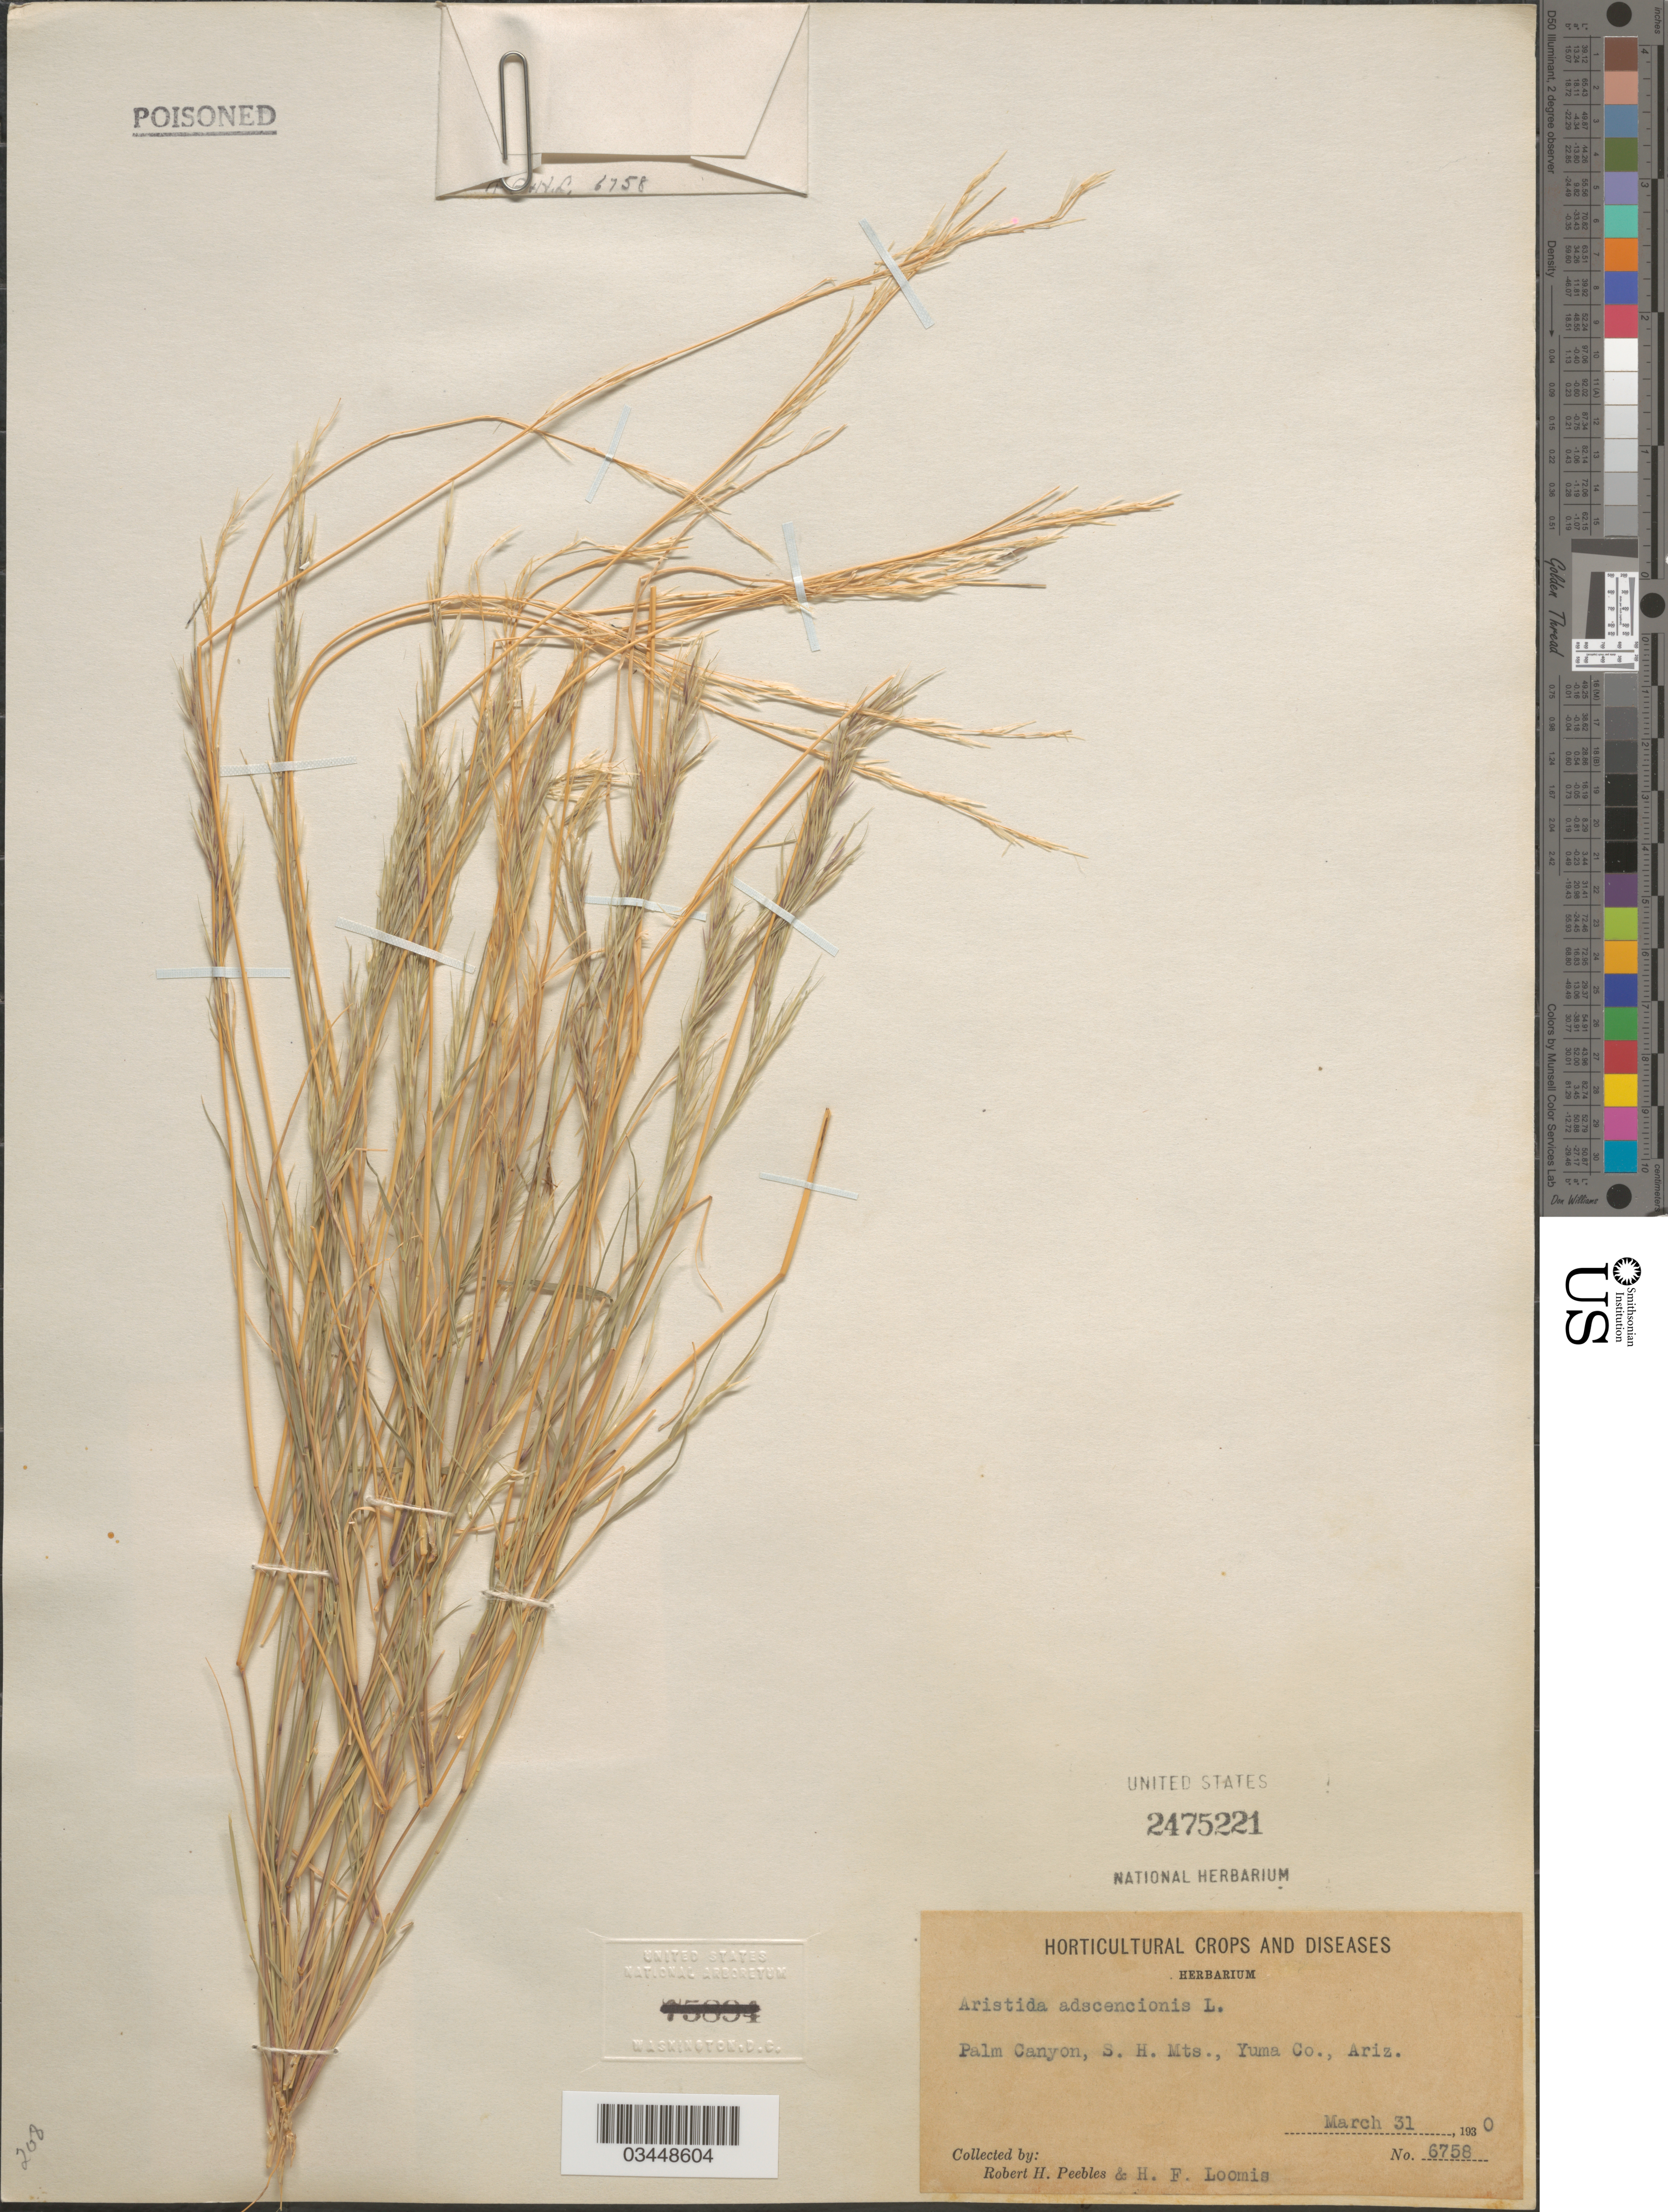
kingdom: Plantae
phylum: Tracheophyta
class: Liliopsida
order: Poales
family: Poaceae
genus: Aristida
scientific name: Aristida adscensionis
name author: L.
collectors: R. H. Peebles & H. F. Loomis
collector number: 6758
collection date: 1930-03-31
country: United States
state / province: Arizona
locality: Palm Canyon, S. H. Mts., Yuma Co.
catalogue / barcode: US 2475221